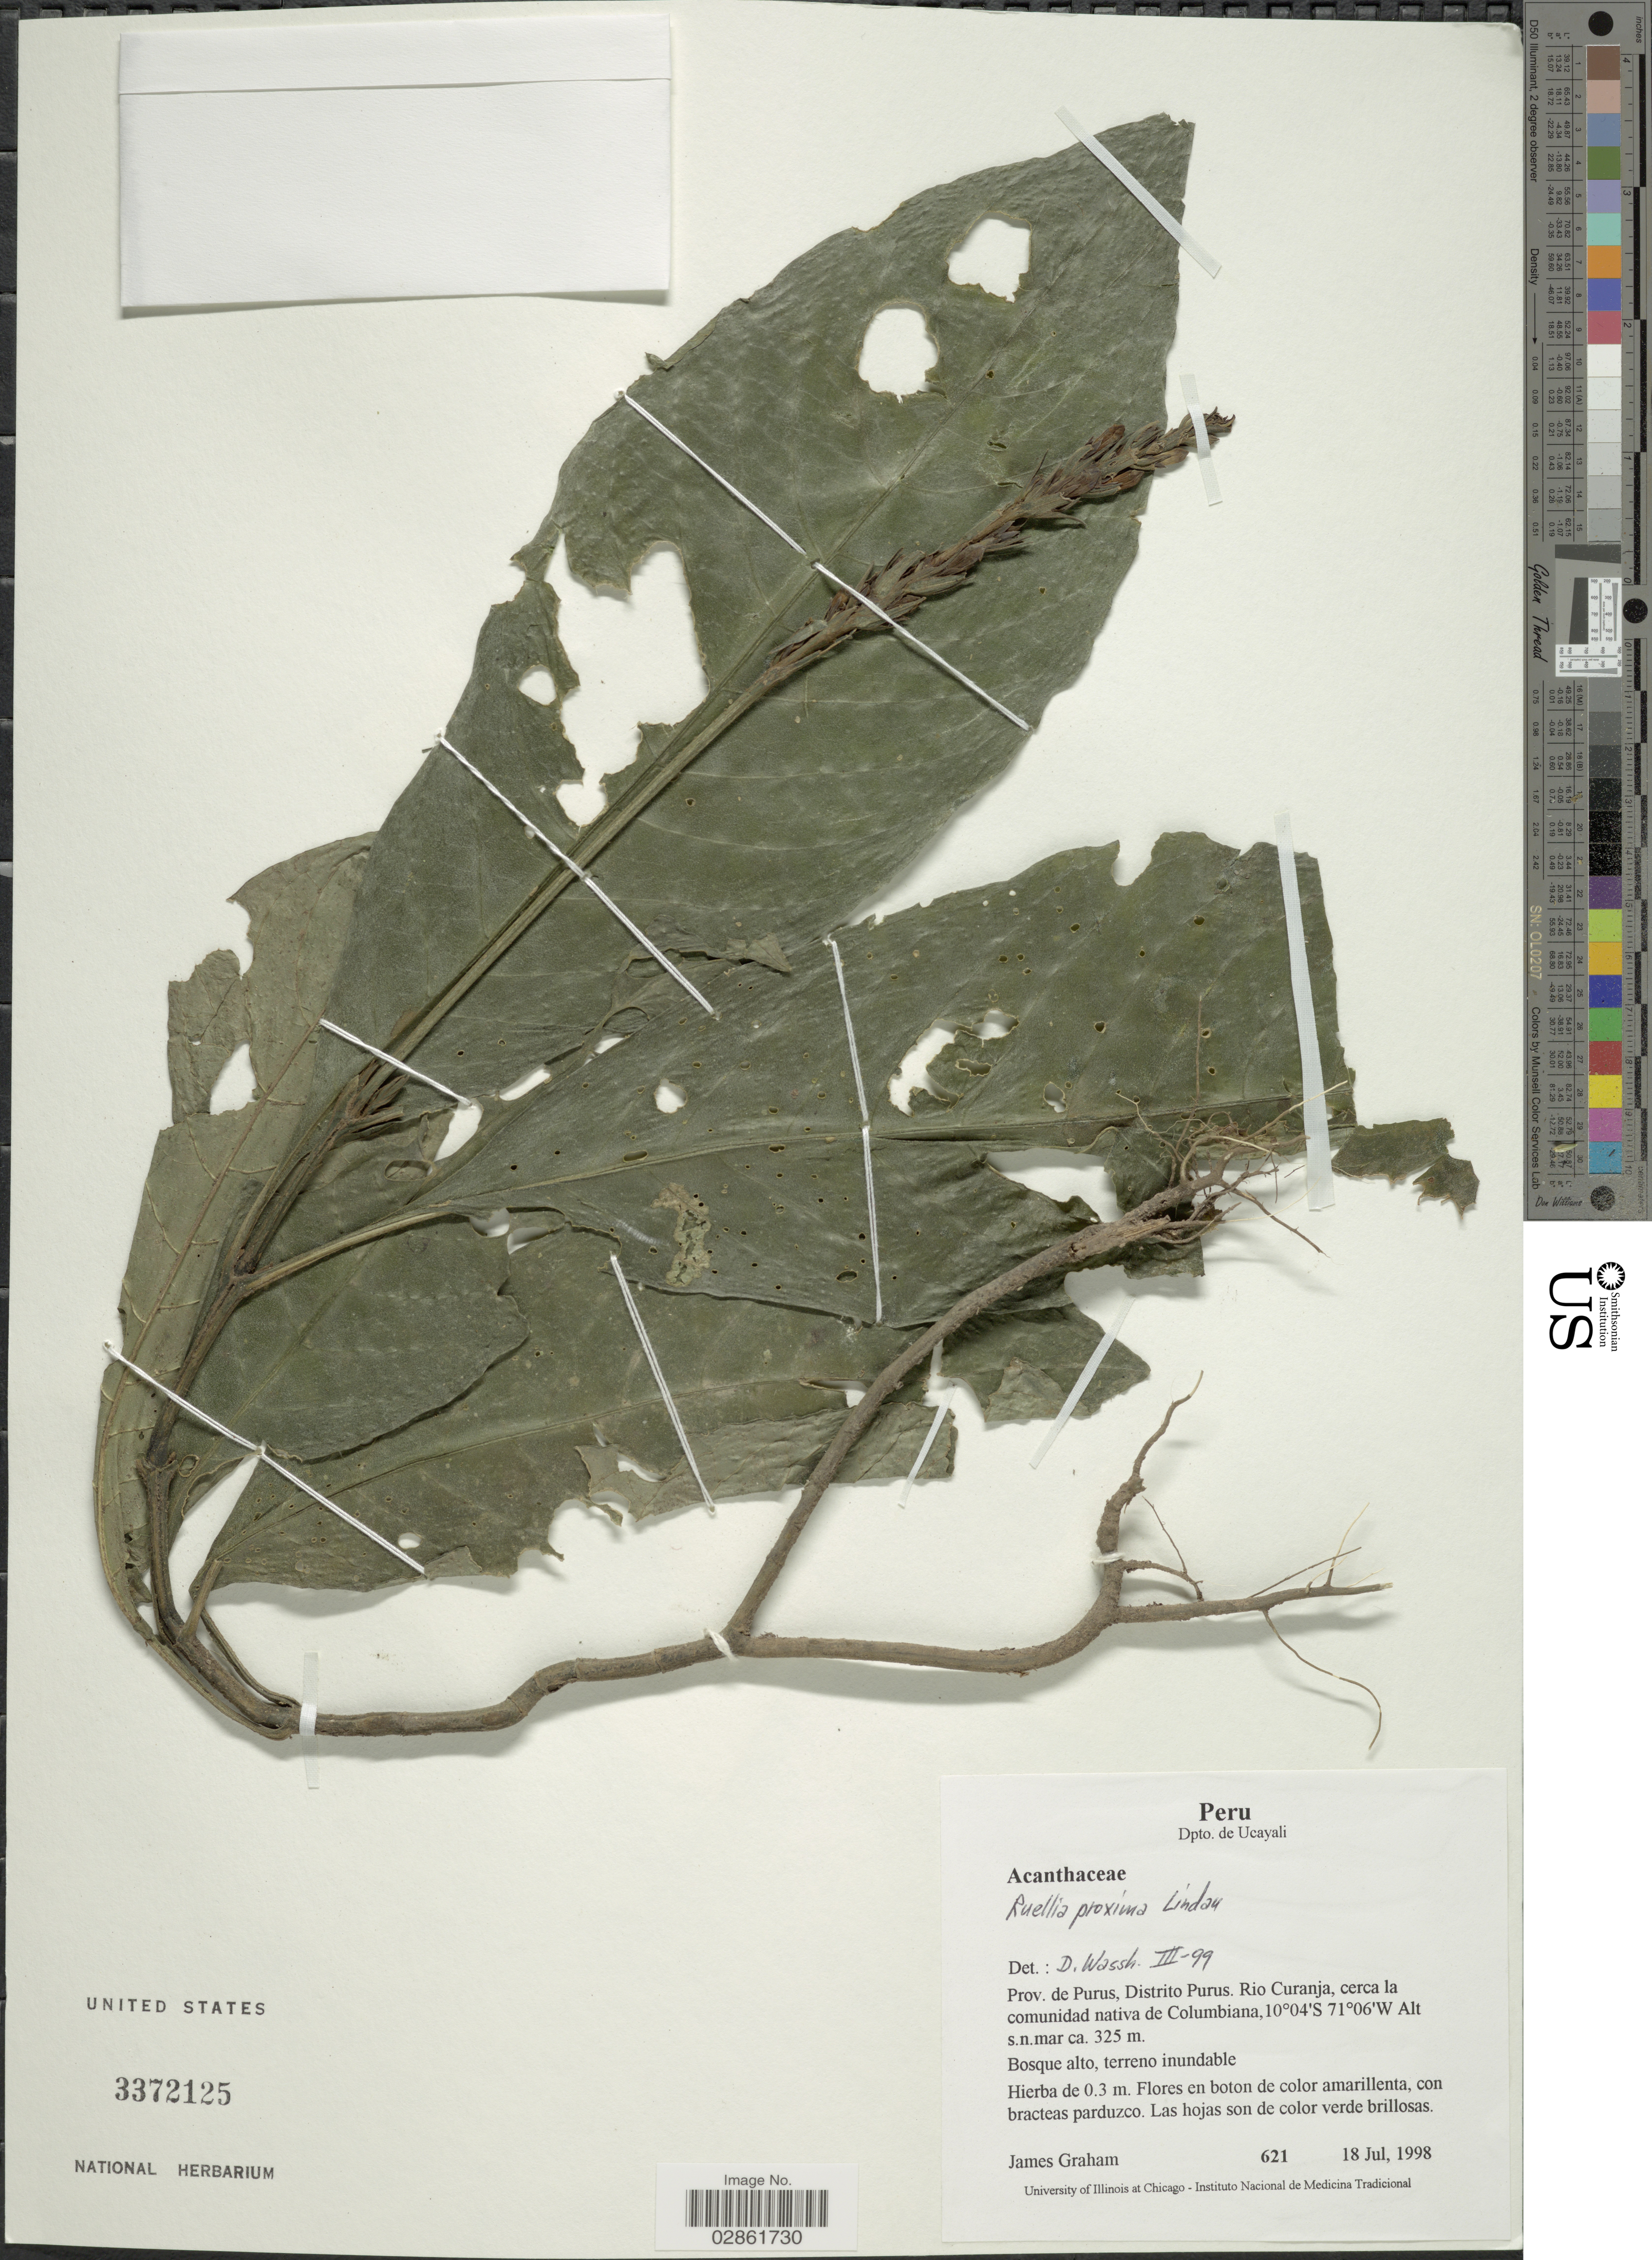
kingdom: Plantae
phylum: Tracheophyta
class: Magnoliopsida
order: Lamiales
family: Acanthaceae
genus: Ruellia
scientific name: Ruellia proxima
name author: Lindau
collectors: J. Graham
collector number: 621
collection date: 1998-07-18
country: Peru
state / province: Ucayali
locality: Dpto. de Ucayali. Prov. de Purus. Distrito. Purus. Río Curanja, cerca la comunidad nativa de Columbiana.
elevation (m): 325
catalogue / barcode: US 3372125